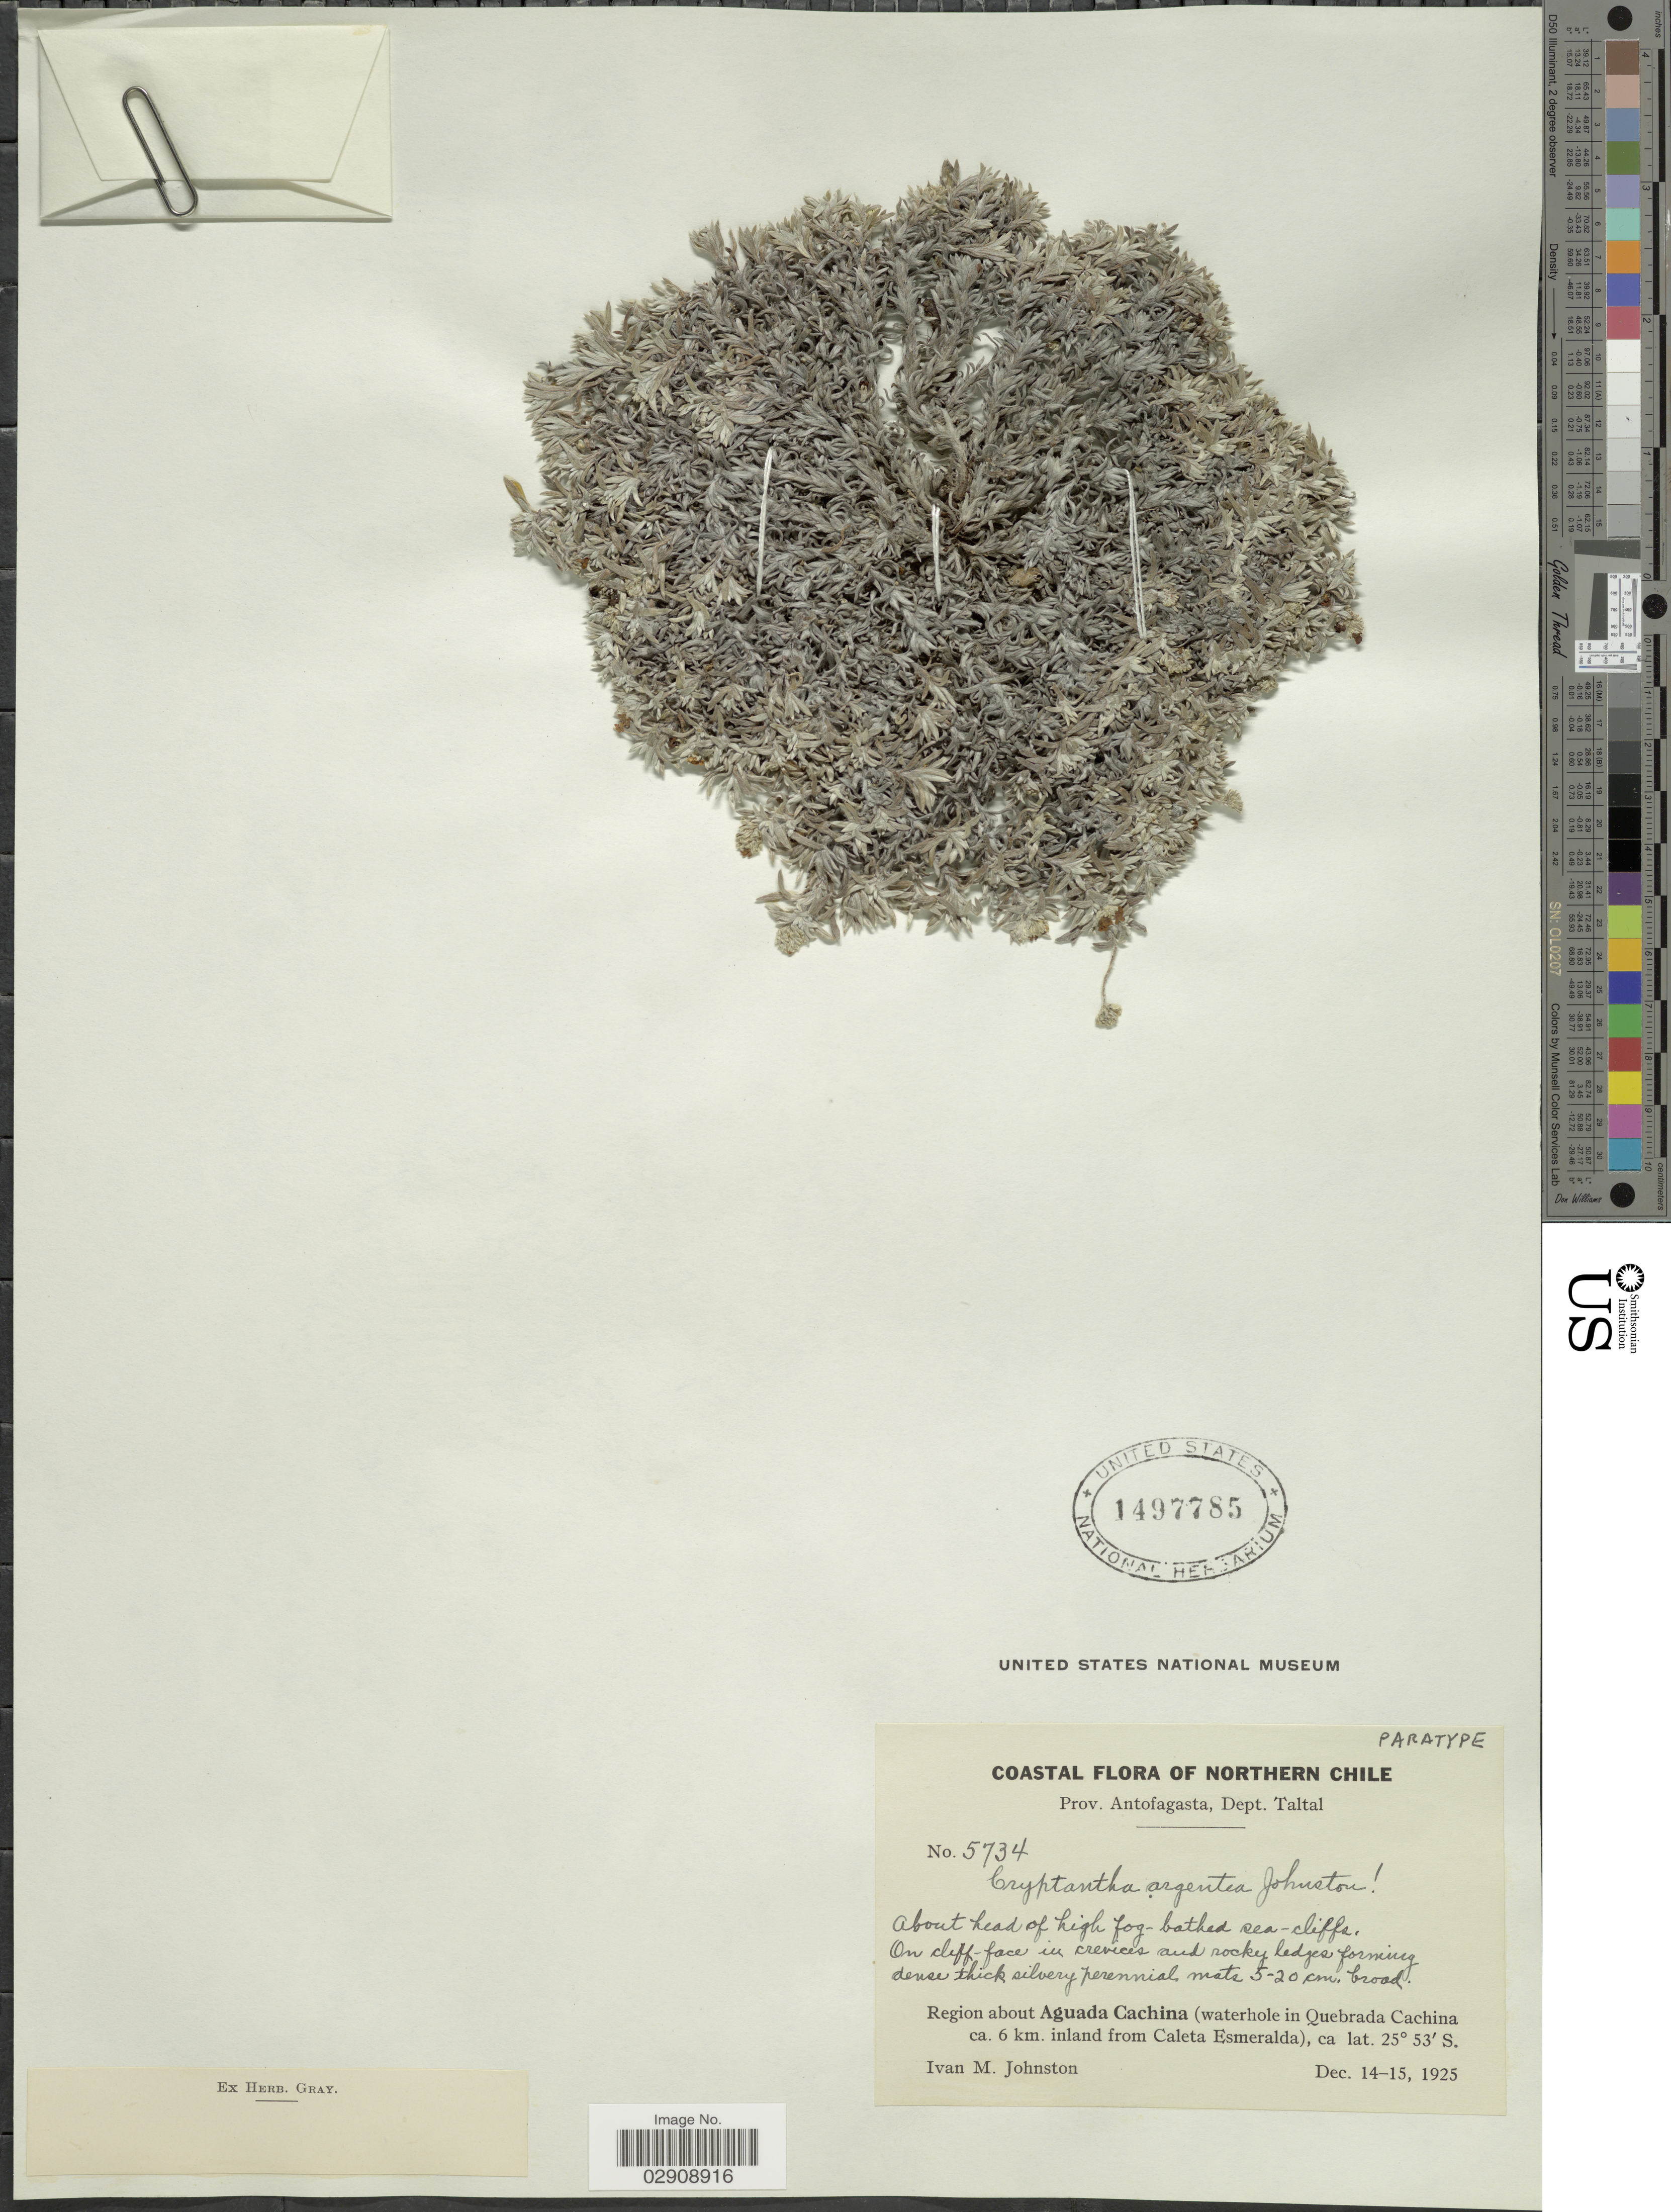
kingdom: Plantae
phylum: Tracheophyta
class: Magnoliopsida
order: Boraginales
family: Boraginaceae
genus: Cryptantha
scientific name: Cryptantha argentea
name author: I.M. Johnst.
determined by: Moroni, Pablo, (SI), Instituto de Botanica Darwinion (ARGENTINA)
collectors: I.M. Johnston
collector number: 5734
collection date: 1925-12-14/1925-12-15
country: Chile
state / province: Antofagasta (II)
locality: Region about Aguada Cachina (waterhole in Quebrada Cachina ca. 6 km. inland from Caleta Esmeralda). Prov. Antofagasta, Dept. Taltal. Northern Chile.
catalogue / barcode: US 1497785